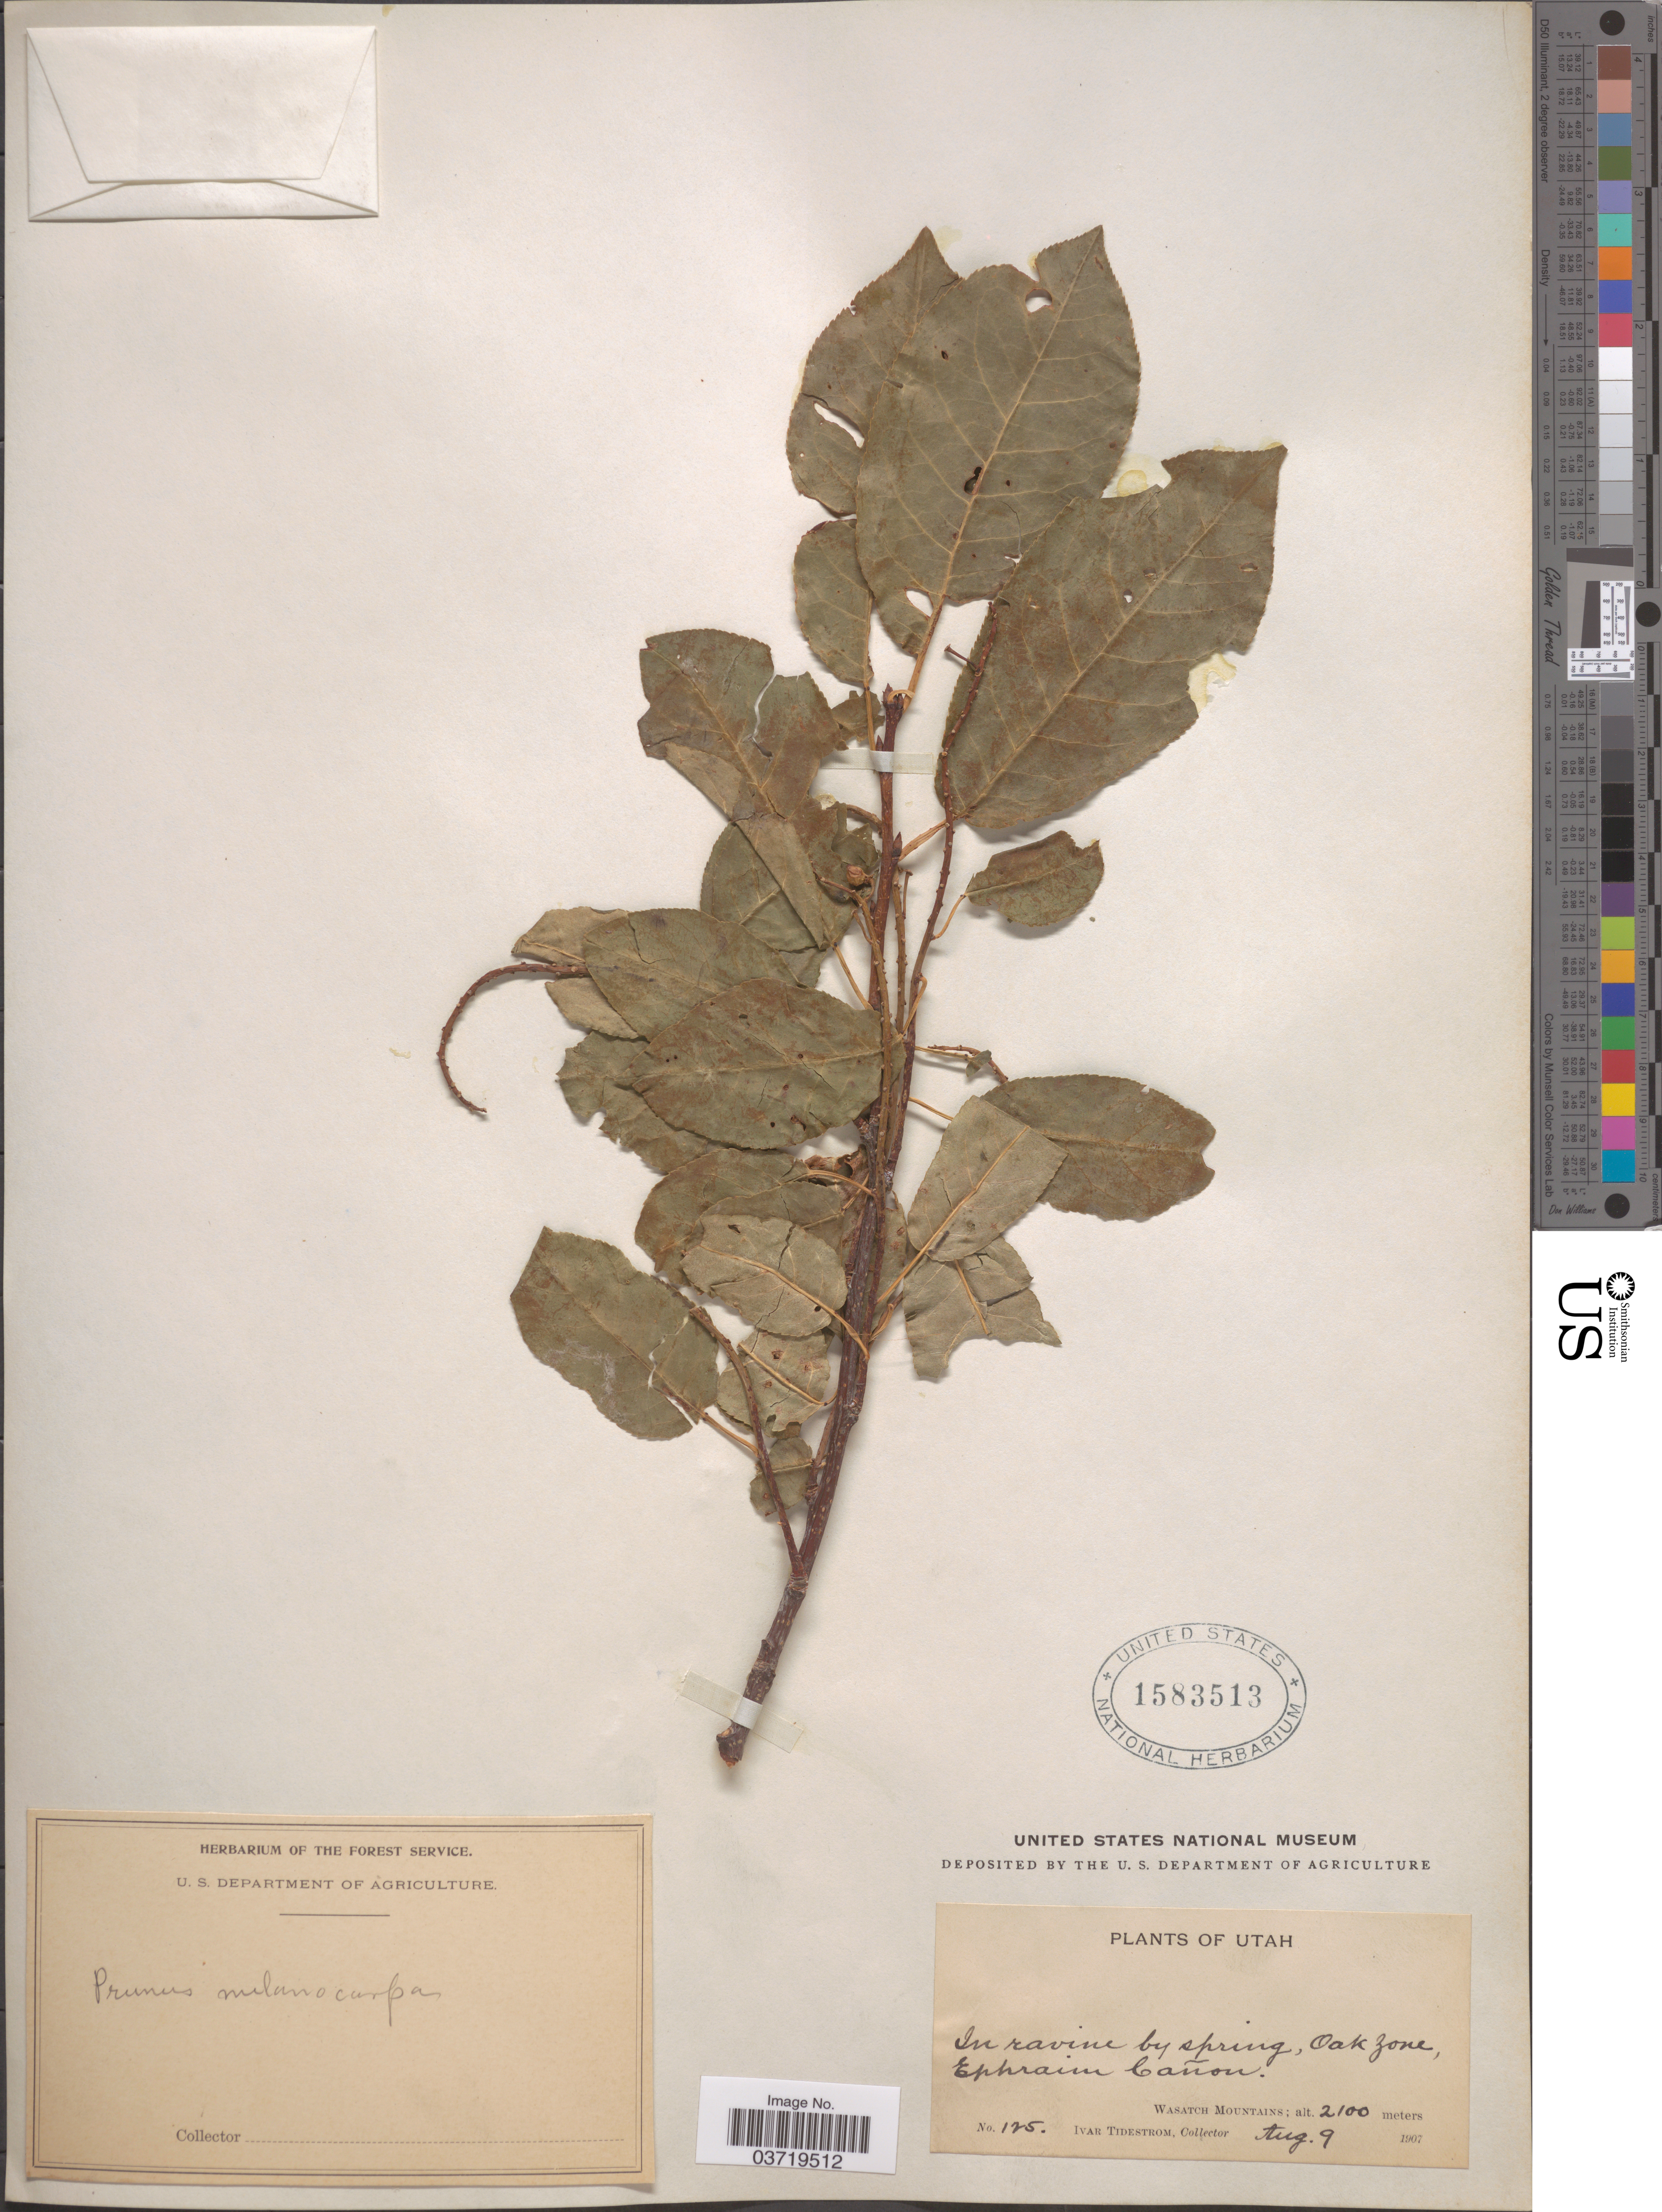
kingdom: Plantae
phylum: Tracheophyta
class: Magnoliopsida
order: Rosales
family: Rosaceae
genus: Prunus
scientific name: Prunus virginiana var. demissa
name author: (Nutt.) Torr.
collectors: I. F. Tidestrom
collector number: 125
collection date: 1907-08-09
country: United States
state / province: Utah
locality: In ravine by spring, Oak zone, Ephraim Cañon. Wasatch Mountains.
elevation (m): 2100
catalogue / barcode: US 1583513